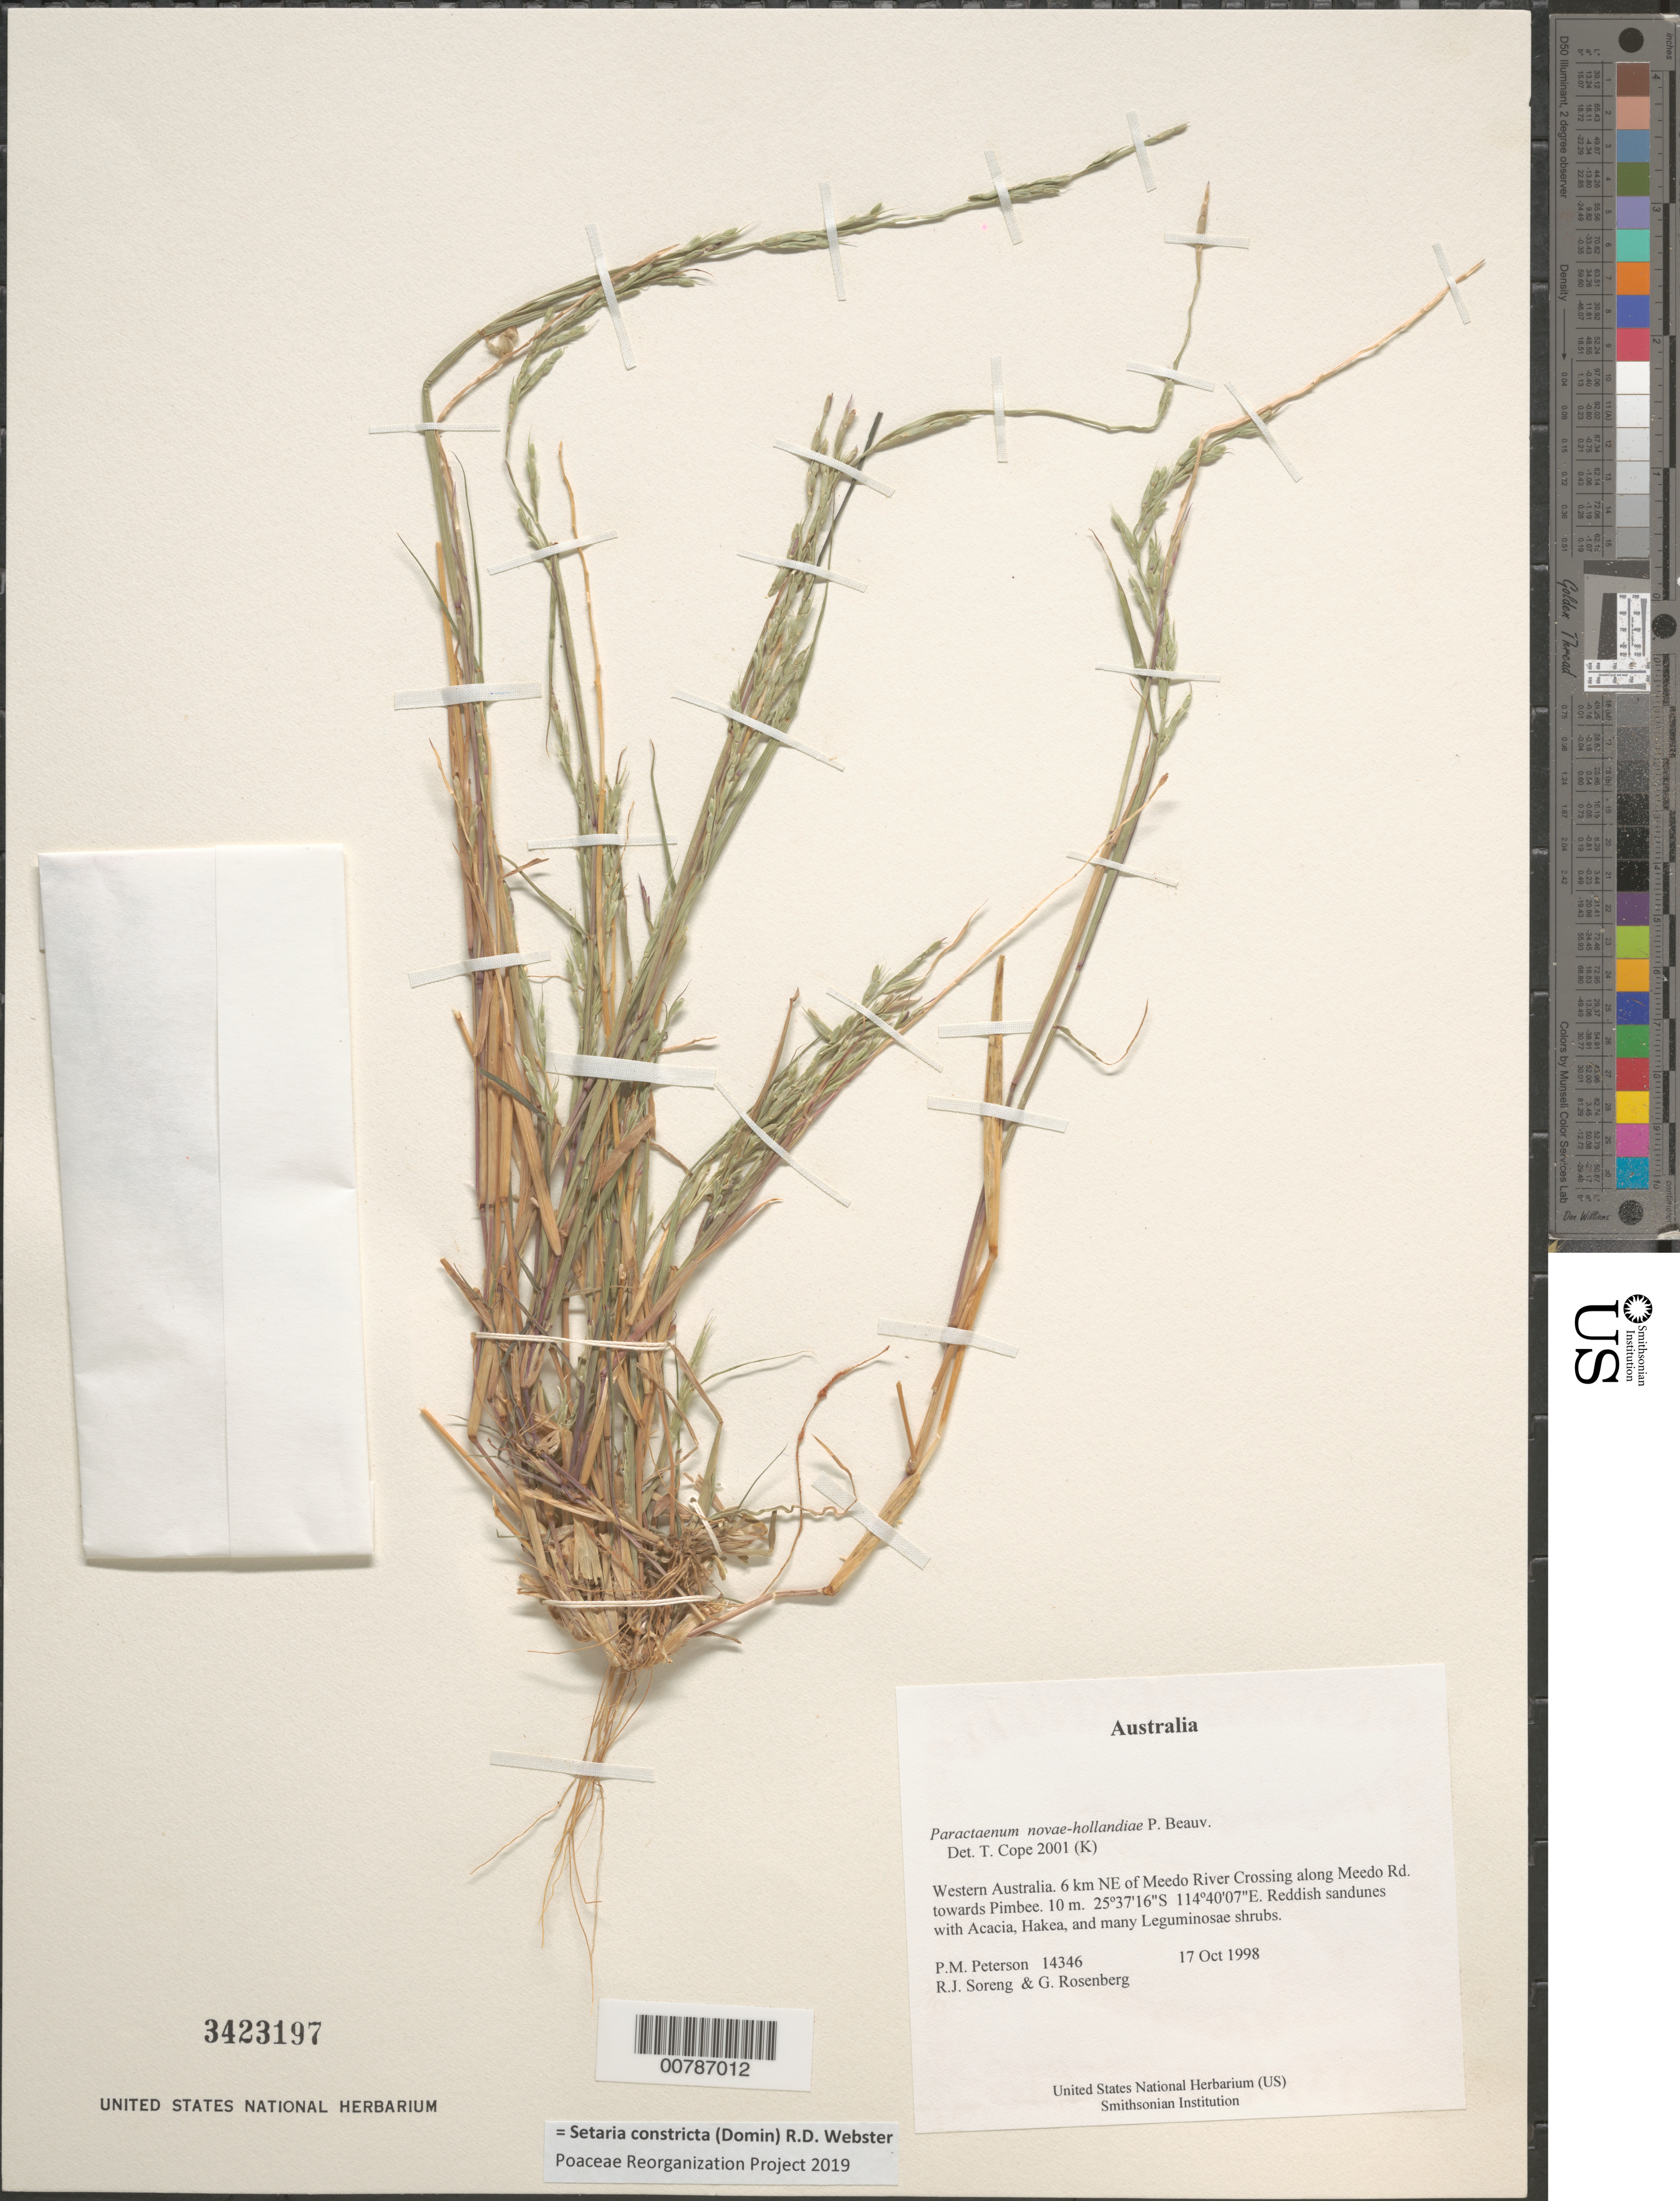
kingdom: Plantae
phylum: Tracheophyta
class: Liliopsida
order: Poales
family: Poaceae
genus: Paractaenum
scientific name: Paractaenum novae-hollandiae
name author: P. Beauv.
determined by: Cope, T. A.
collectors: P. M. Peterson, R. J. Soreng & G. Rosenberg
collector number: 14346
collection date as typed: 17 Oct 1998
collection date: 1998-10-17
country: Australia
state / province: Western Australia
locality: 6 km NE of Meedo River Crossing along Meedo Rd. towards Pimbee.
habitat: Reddish sandunes with Acacia, Hakea, and many Leguminosae shrubs.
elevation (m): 10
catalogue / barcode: US 3423197